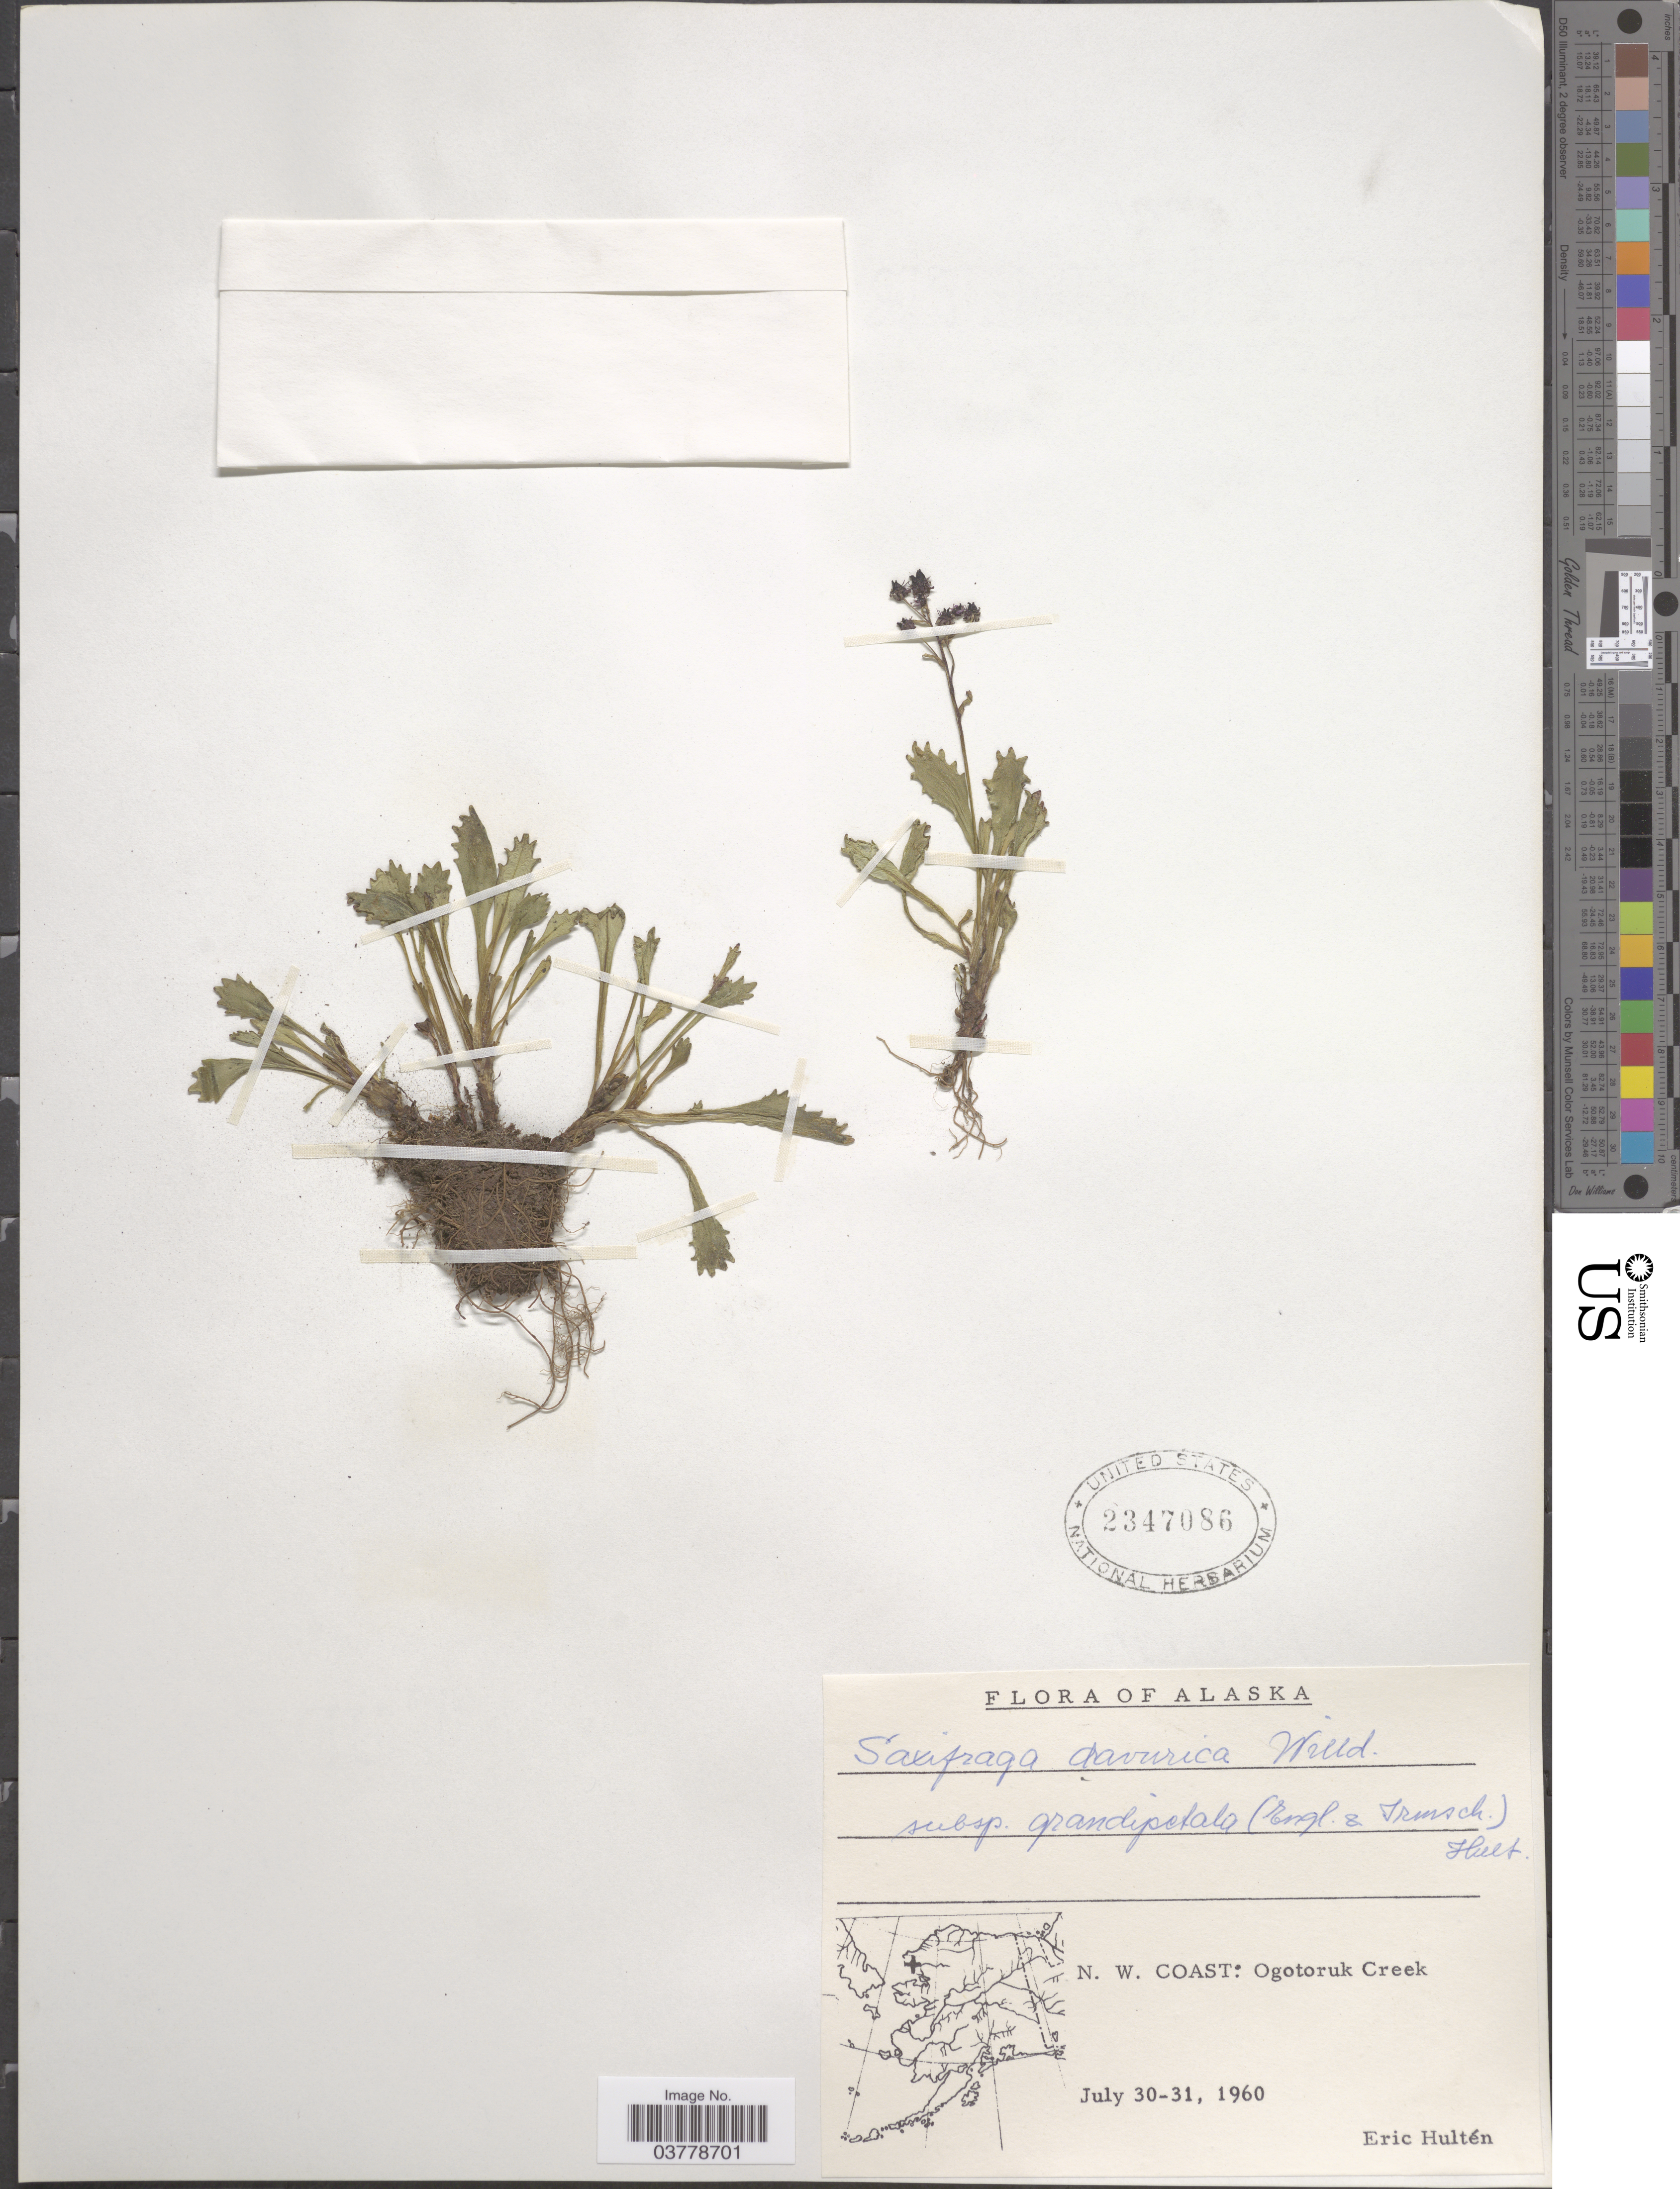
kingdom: Plantae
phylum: Tracheophyta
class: Magnoliopsida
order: Saxifragales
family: Saxifragaceae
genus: Micranthes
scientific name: Micranthes calycina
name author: (Sternb.) Gornall & H. Ohba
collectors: E. G. Hultén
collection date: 1960-07-30/1960-07-31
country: United States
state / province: Alaska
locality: N. W. Coast: Ogotoruk Creek.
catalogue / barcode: US 2347086